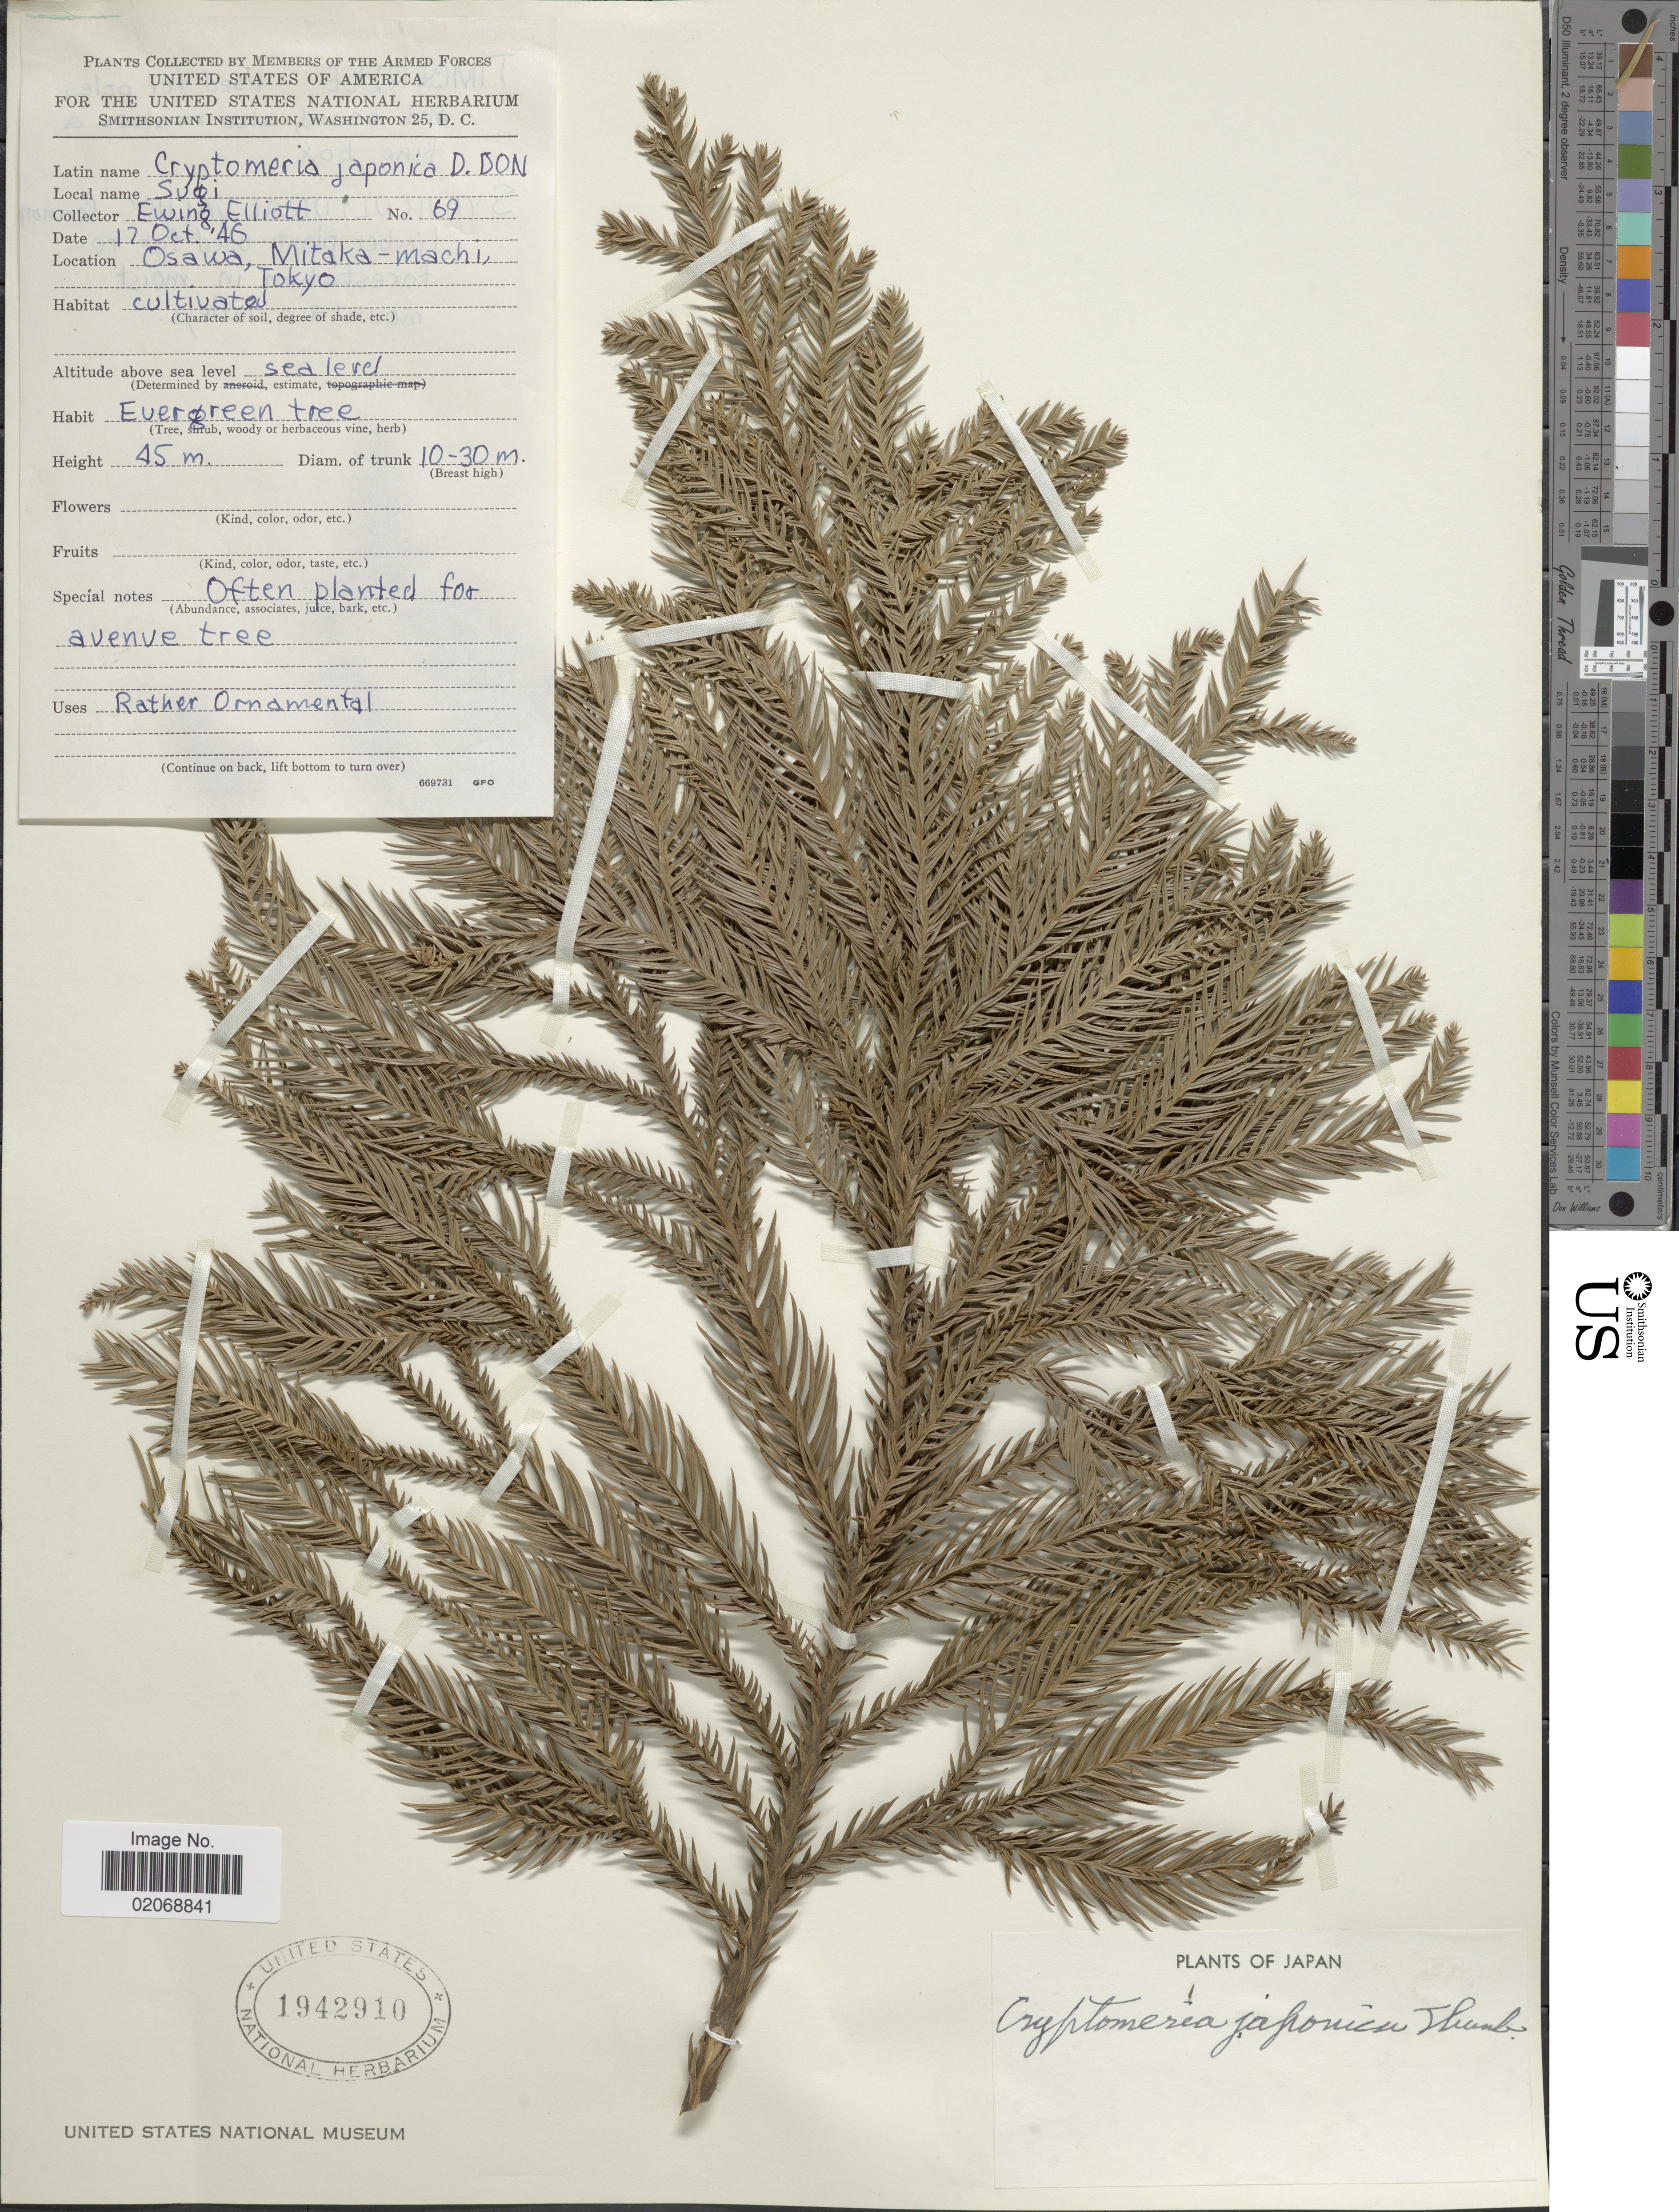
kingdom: Plantae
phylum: Tracheophyta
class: Pinopsida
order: Pinales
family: Cupressaceae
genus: Cryptomeria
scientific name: Cryptomeria japonica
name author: (Thunb. ex L. f.) D. Don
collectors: E. Elliott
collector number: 69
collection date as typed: Transcribed d/m/y: 12/10/46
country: Japan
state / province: Tokyo, Federal City of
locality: Osawa, mitaka-machi, cultivated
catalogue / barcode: US 1942910